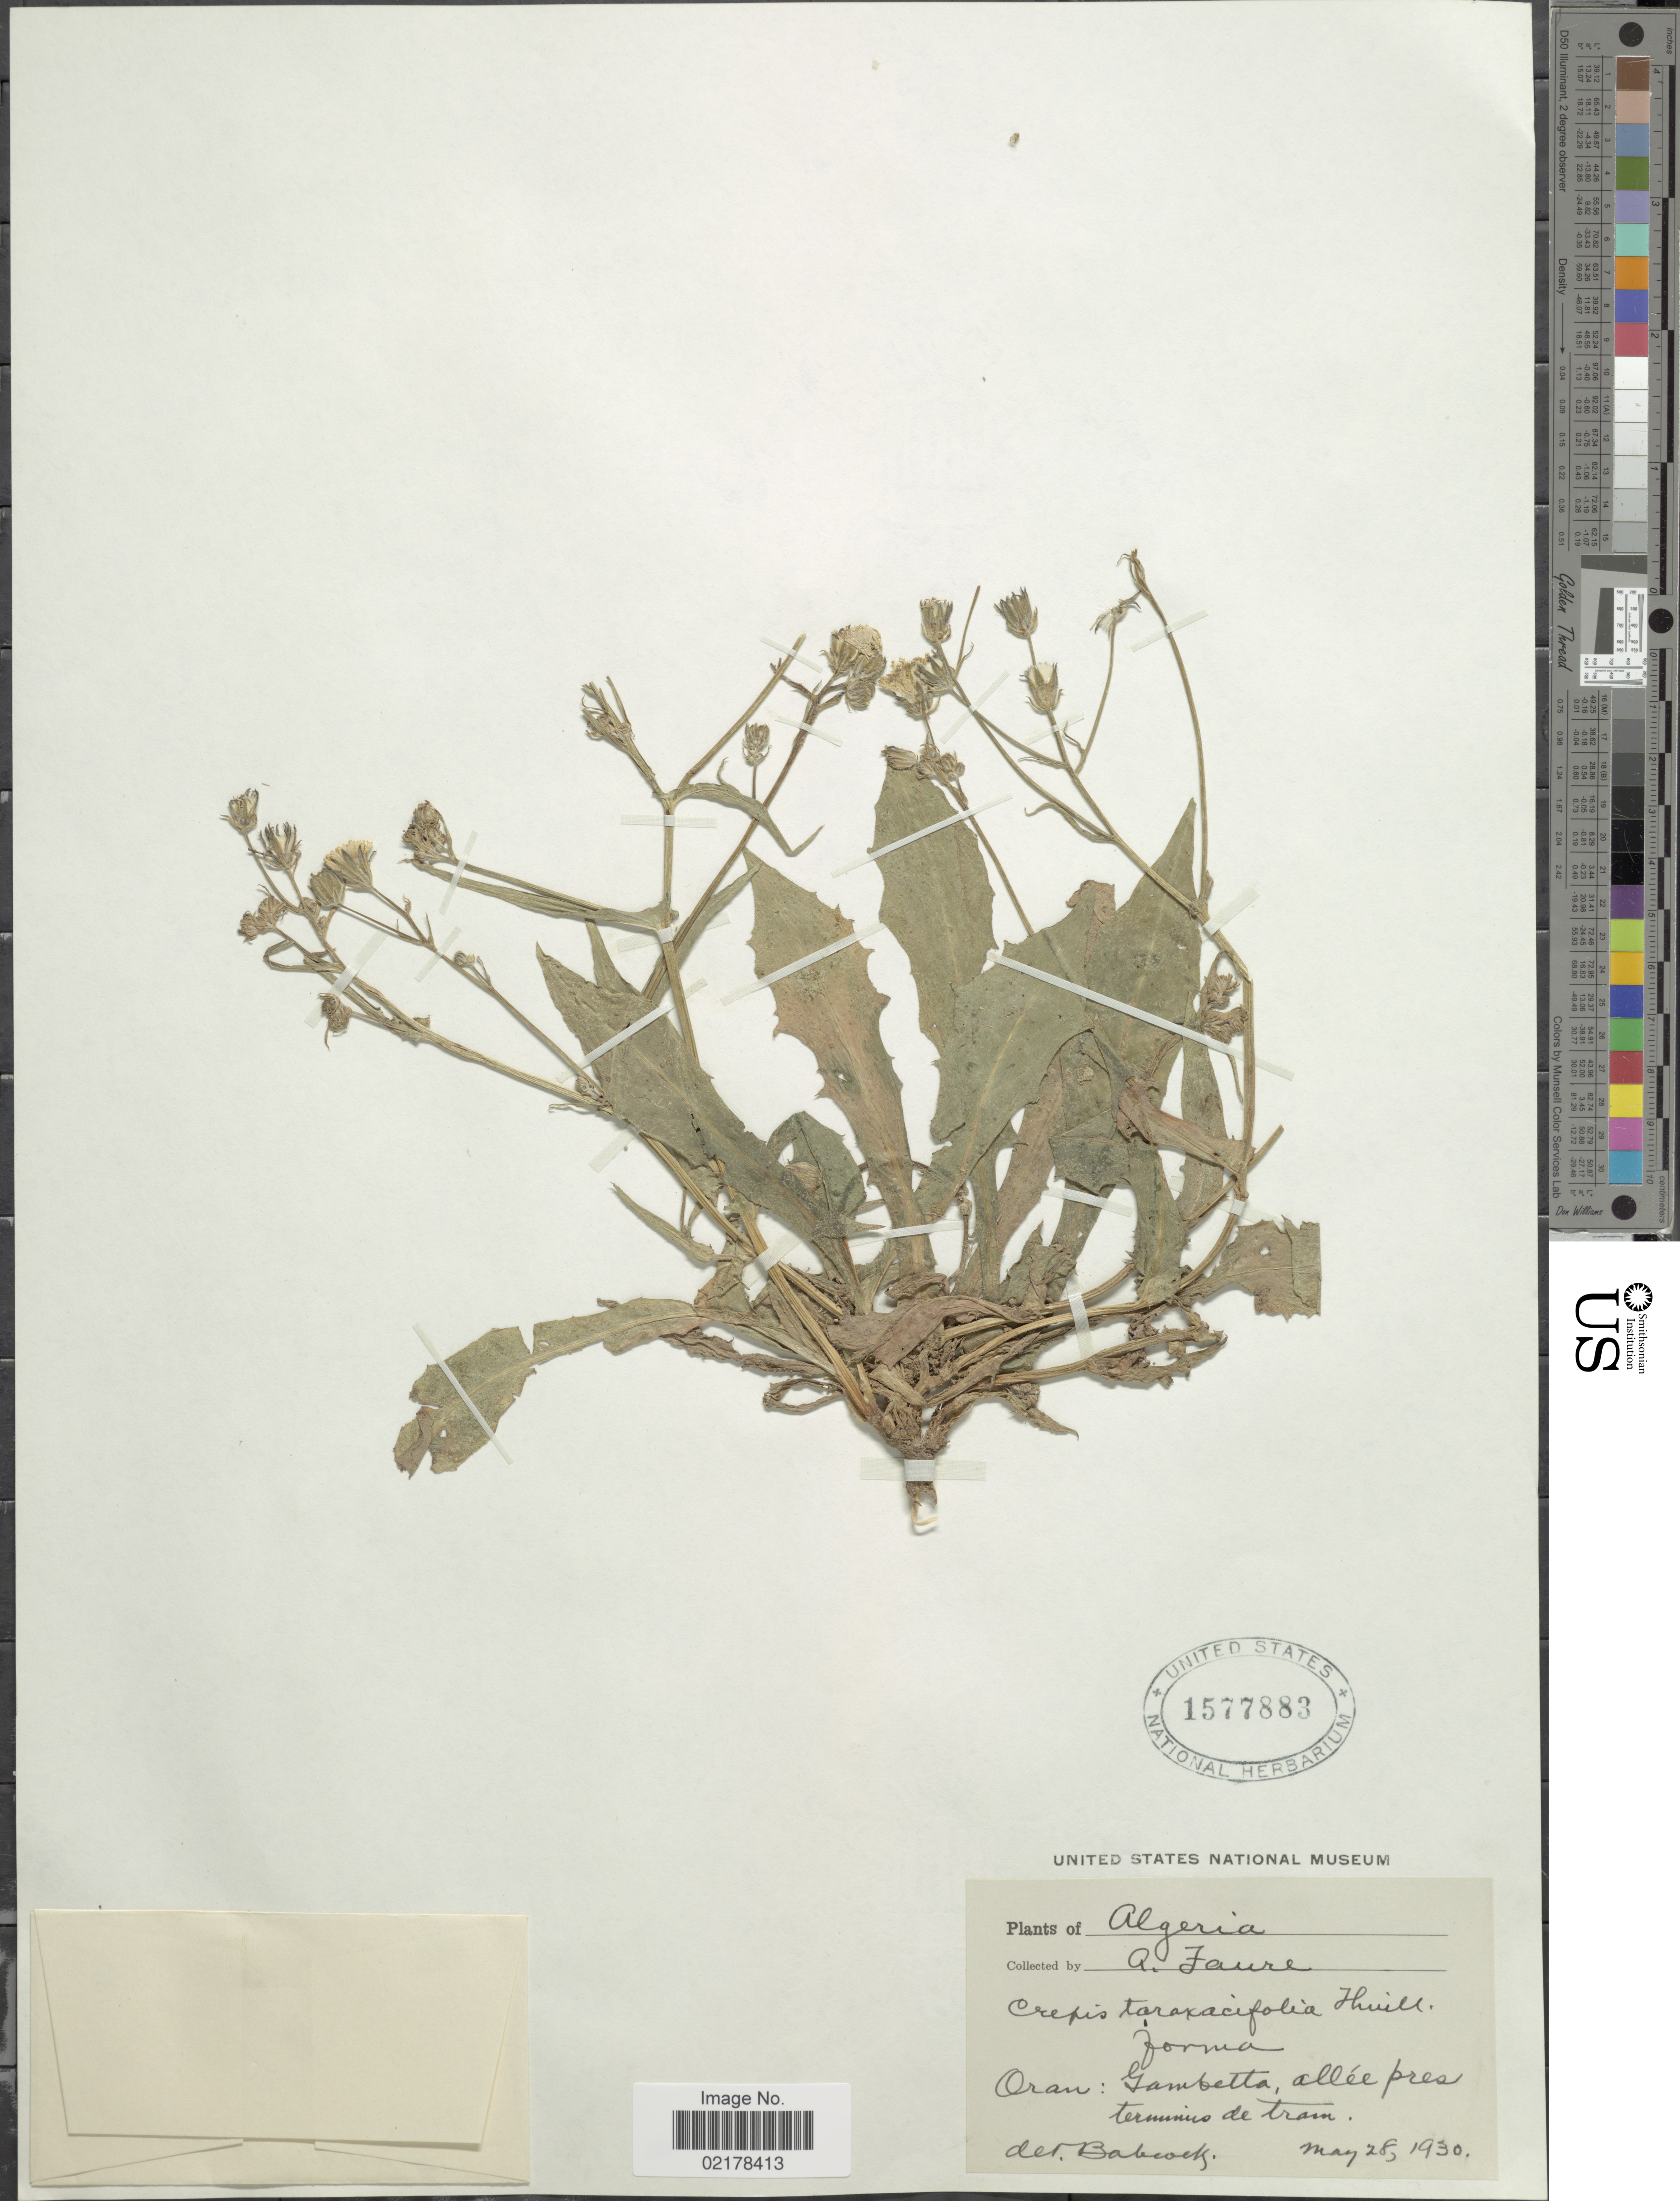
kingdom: Plantae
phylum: Tracheophyta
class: Magnoliopsida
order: Asterales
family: Asteraceae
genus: Crepis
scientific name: Crepis vesicaria subsp. taraxacifolia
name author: (Thuill.) Thell.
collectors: A. Faure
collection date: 1930-05-28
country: Algeria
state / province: Oran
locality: Oran: Gambetta, allee pres termunis de tram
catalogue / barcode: US 1577883